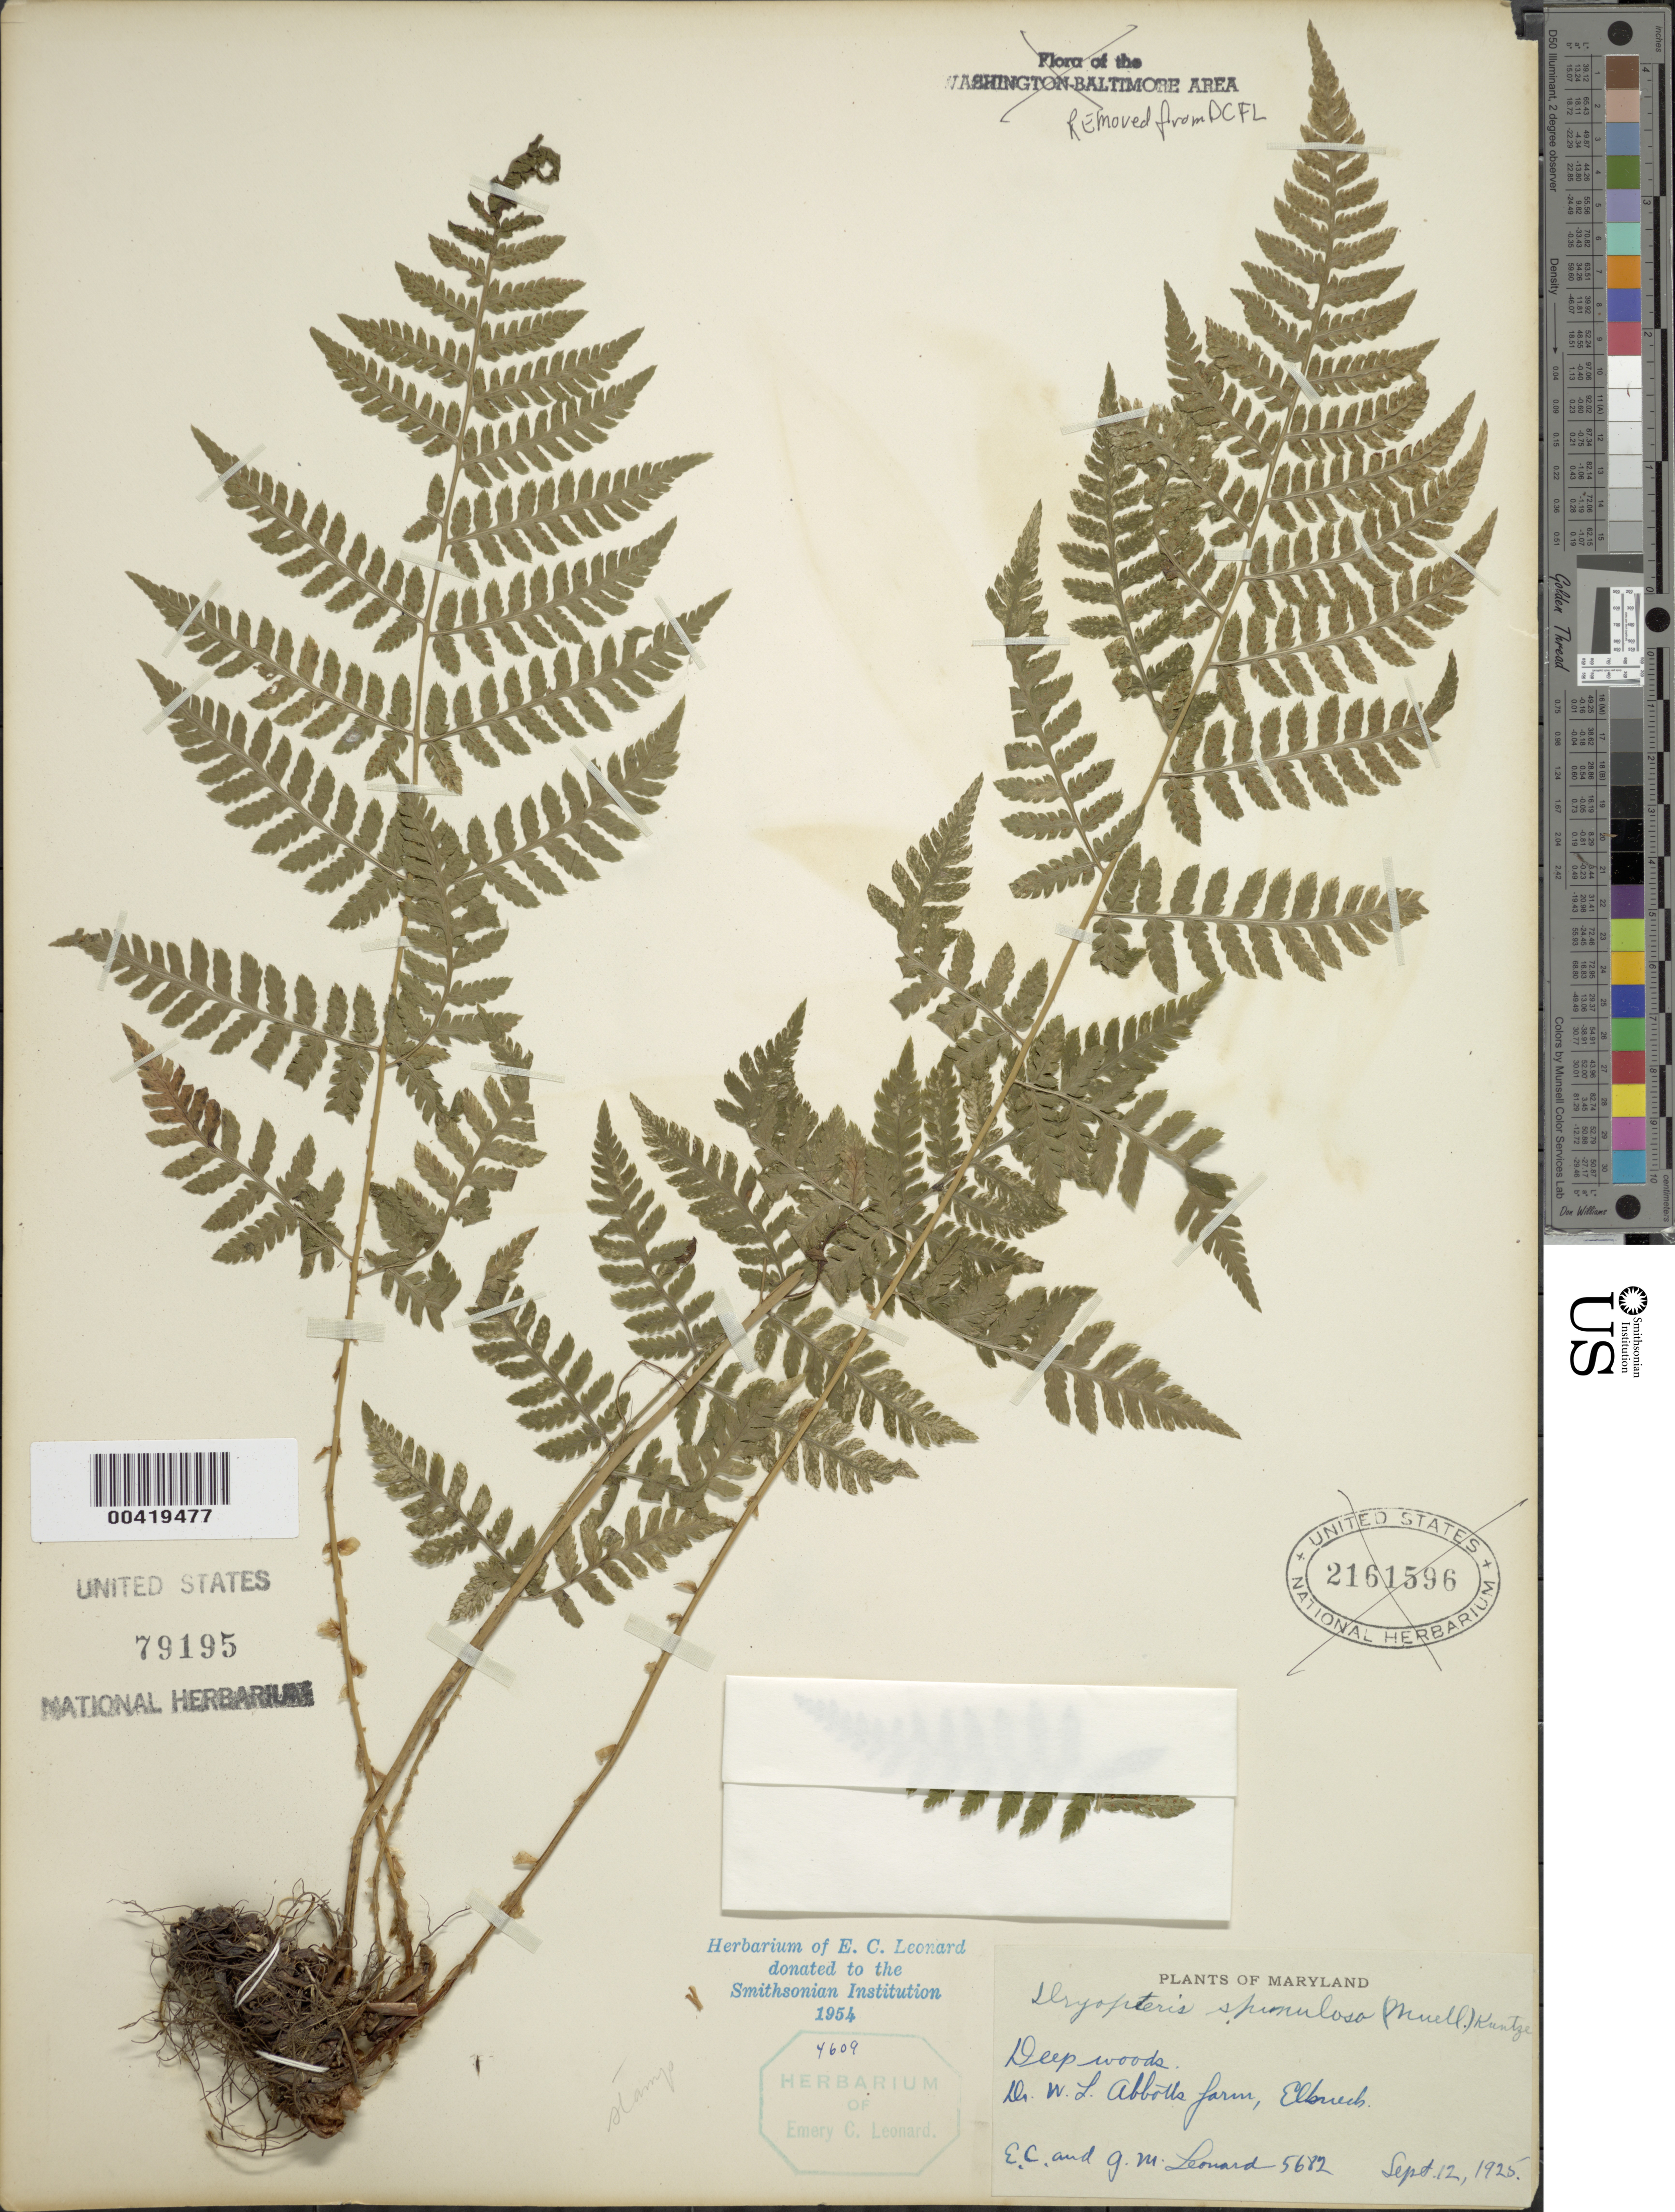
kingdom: Plantae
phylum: Tracheophyta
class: Polypodiopsida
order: Polypodiales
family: Dryopteridaceae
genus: Dryopteris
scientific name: Dryopteris carthusiana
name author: (Villars) H.P. Fuchs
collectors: E. C. Leonard & G. M. Leonard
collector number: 5682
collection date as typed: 12 Sep 1925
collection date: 1925-09-12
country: United States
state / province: Maryland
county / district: Cecil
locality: Elkrech, dr. w.l. abbotts farm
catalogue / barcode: US 79195